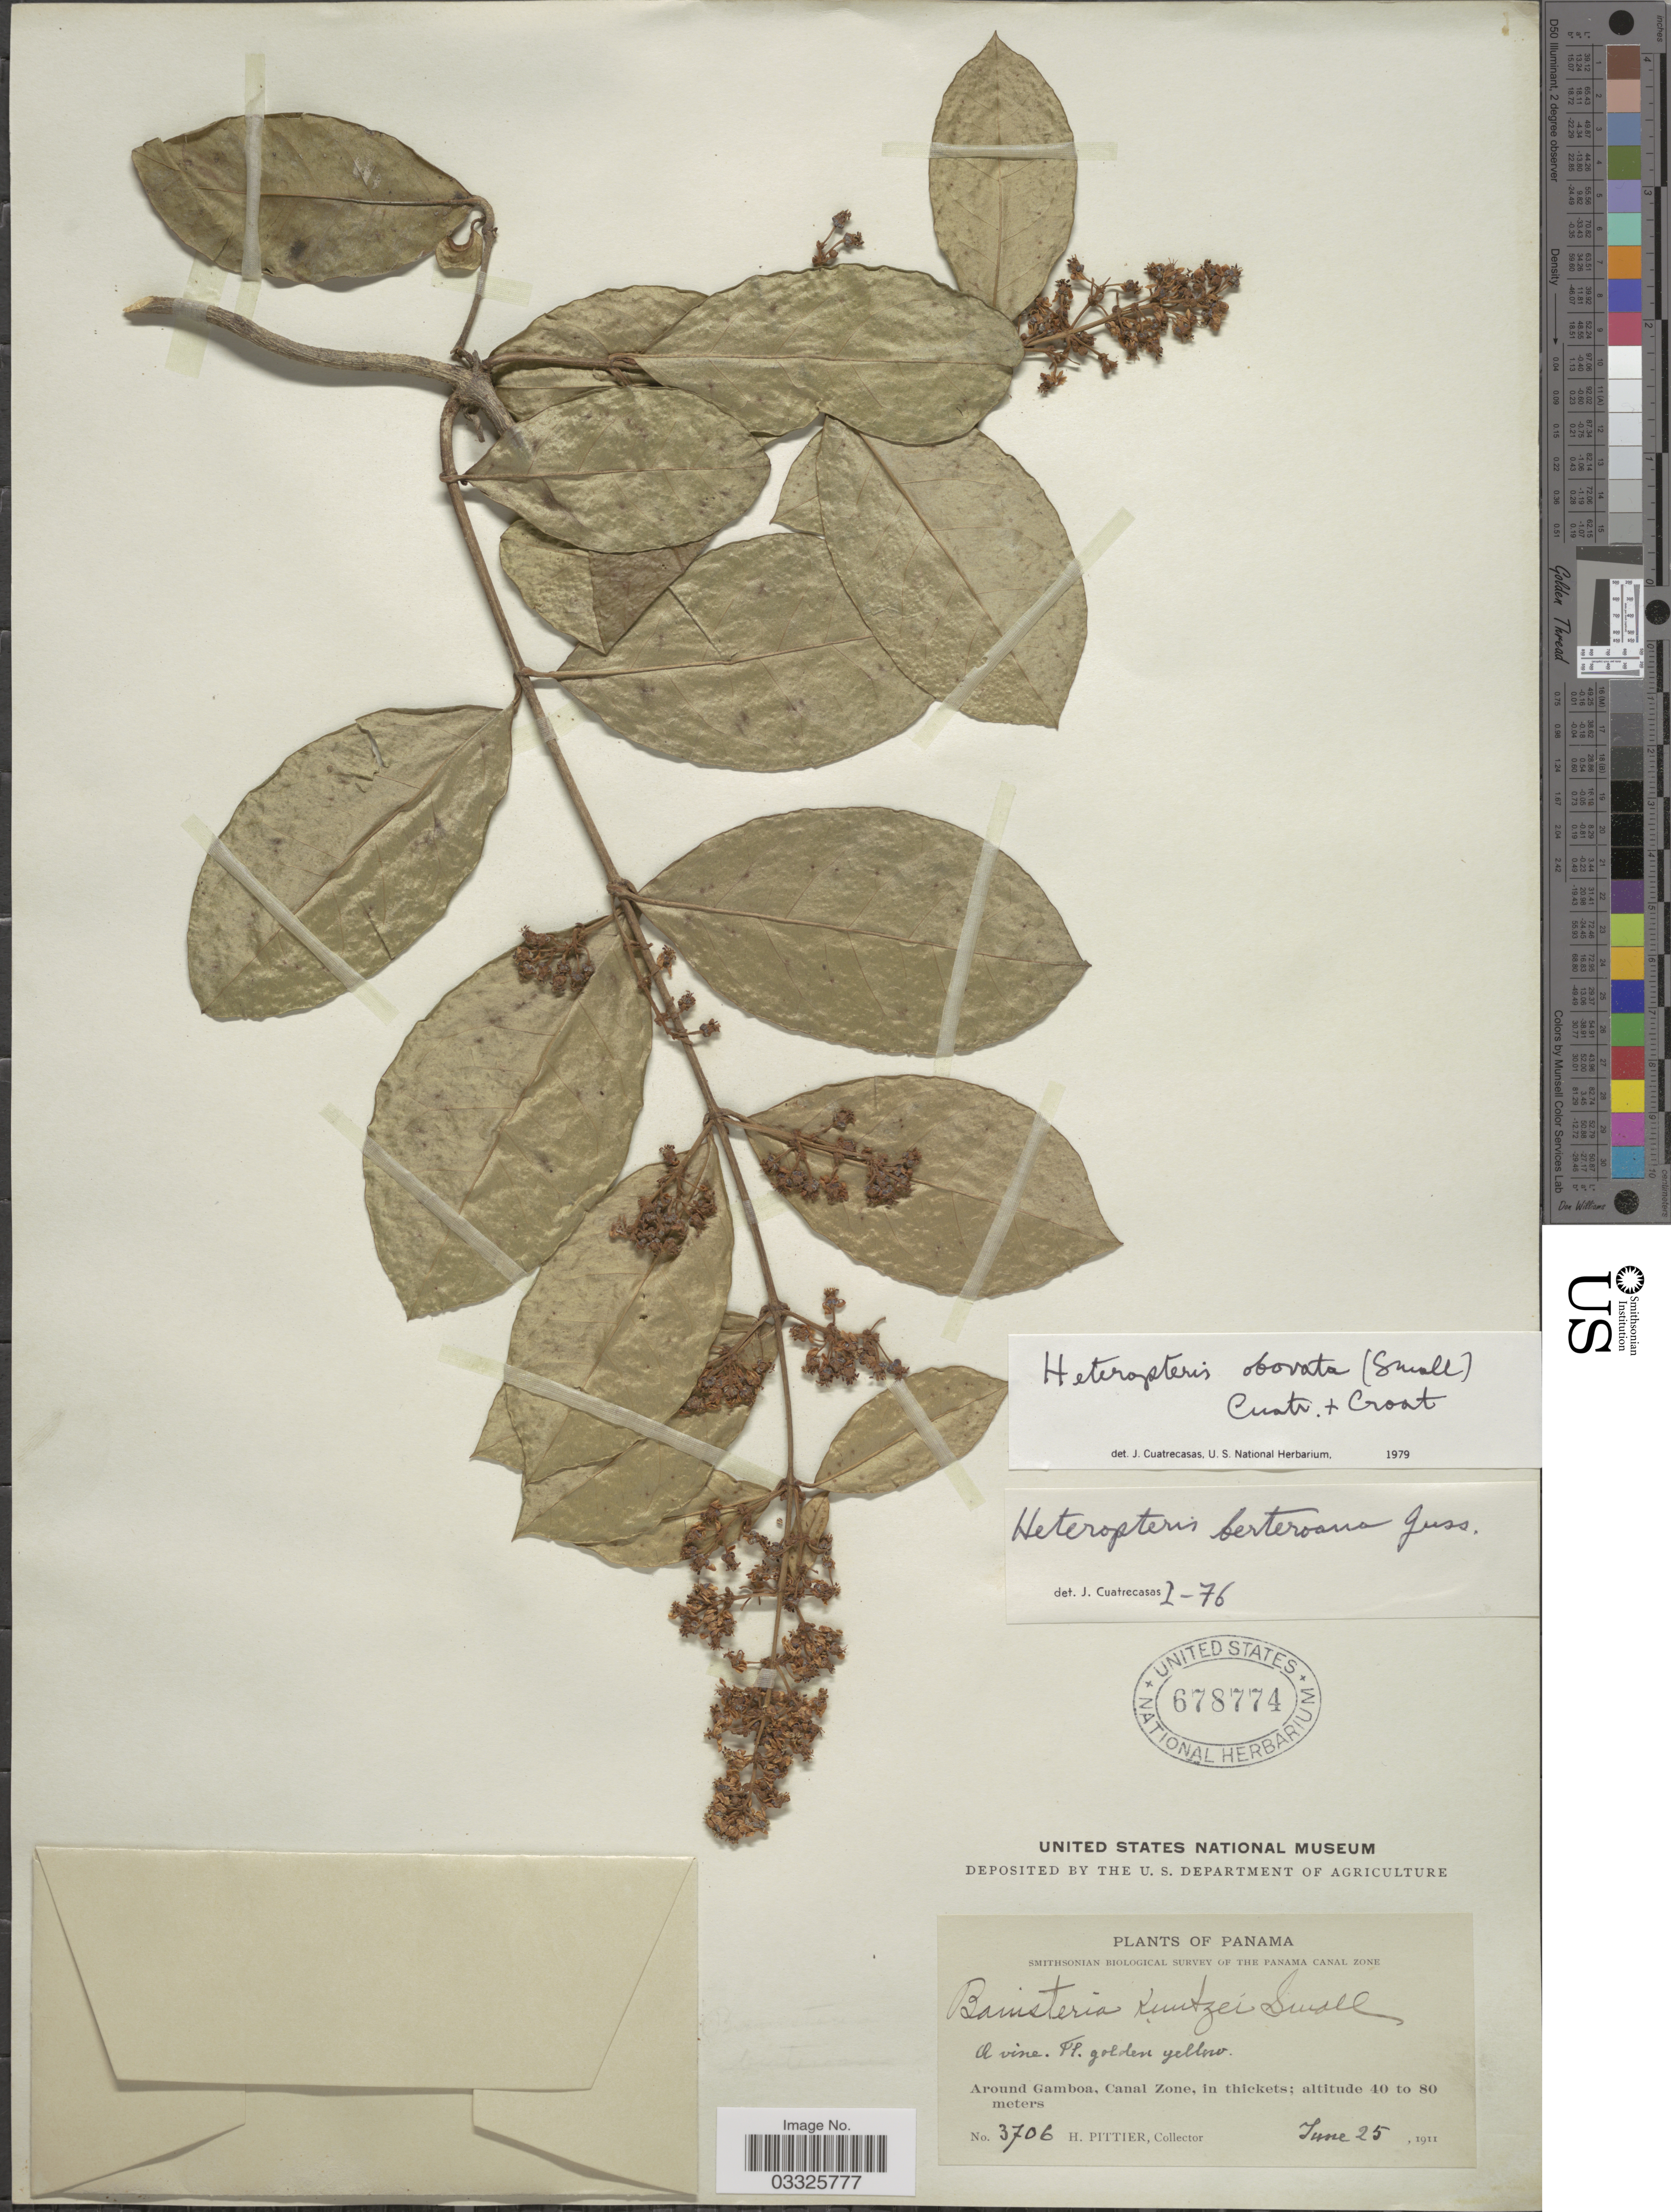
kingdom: Plantae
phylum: Tracheophyta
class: Magnoliopsida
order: Malpighiales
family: Malpighiaceae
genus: Heteropterys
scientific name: Heteropterys berteroana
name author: A. Juss.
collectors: H. F. Pittier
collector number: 3706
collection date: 1911-06-25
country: Panama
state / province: Colón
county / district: Canal Zone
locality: Around Gamboa, Canal Zone.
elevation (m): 40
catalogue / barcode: US 678774